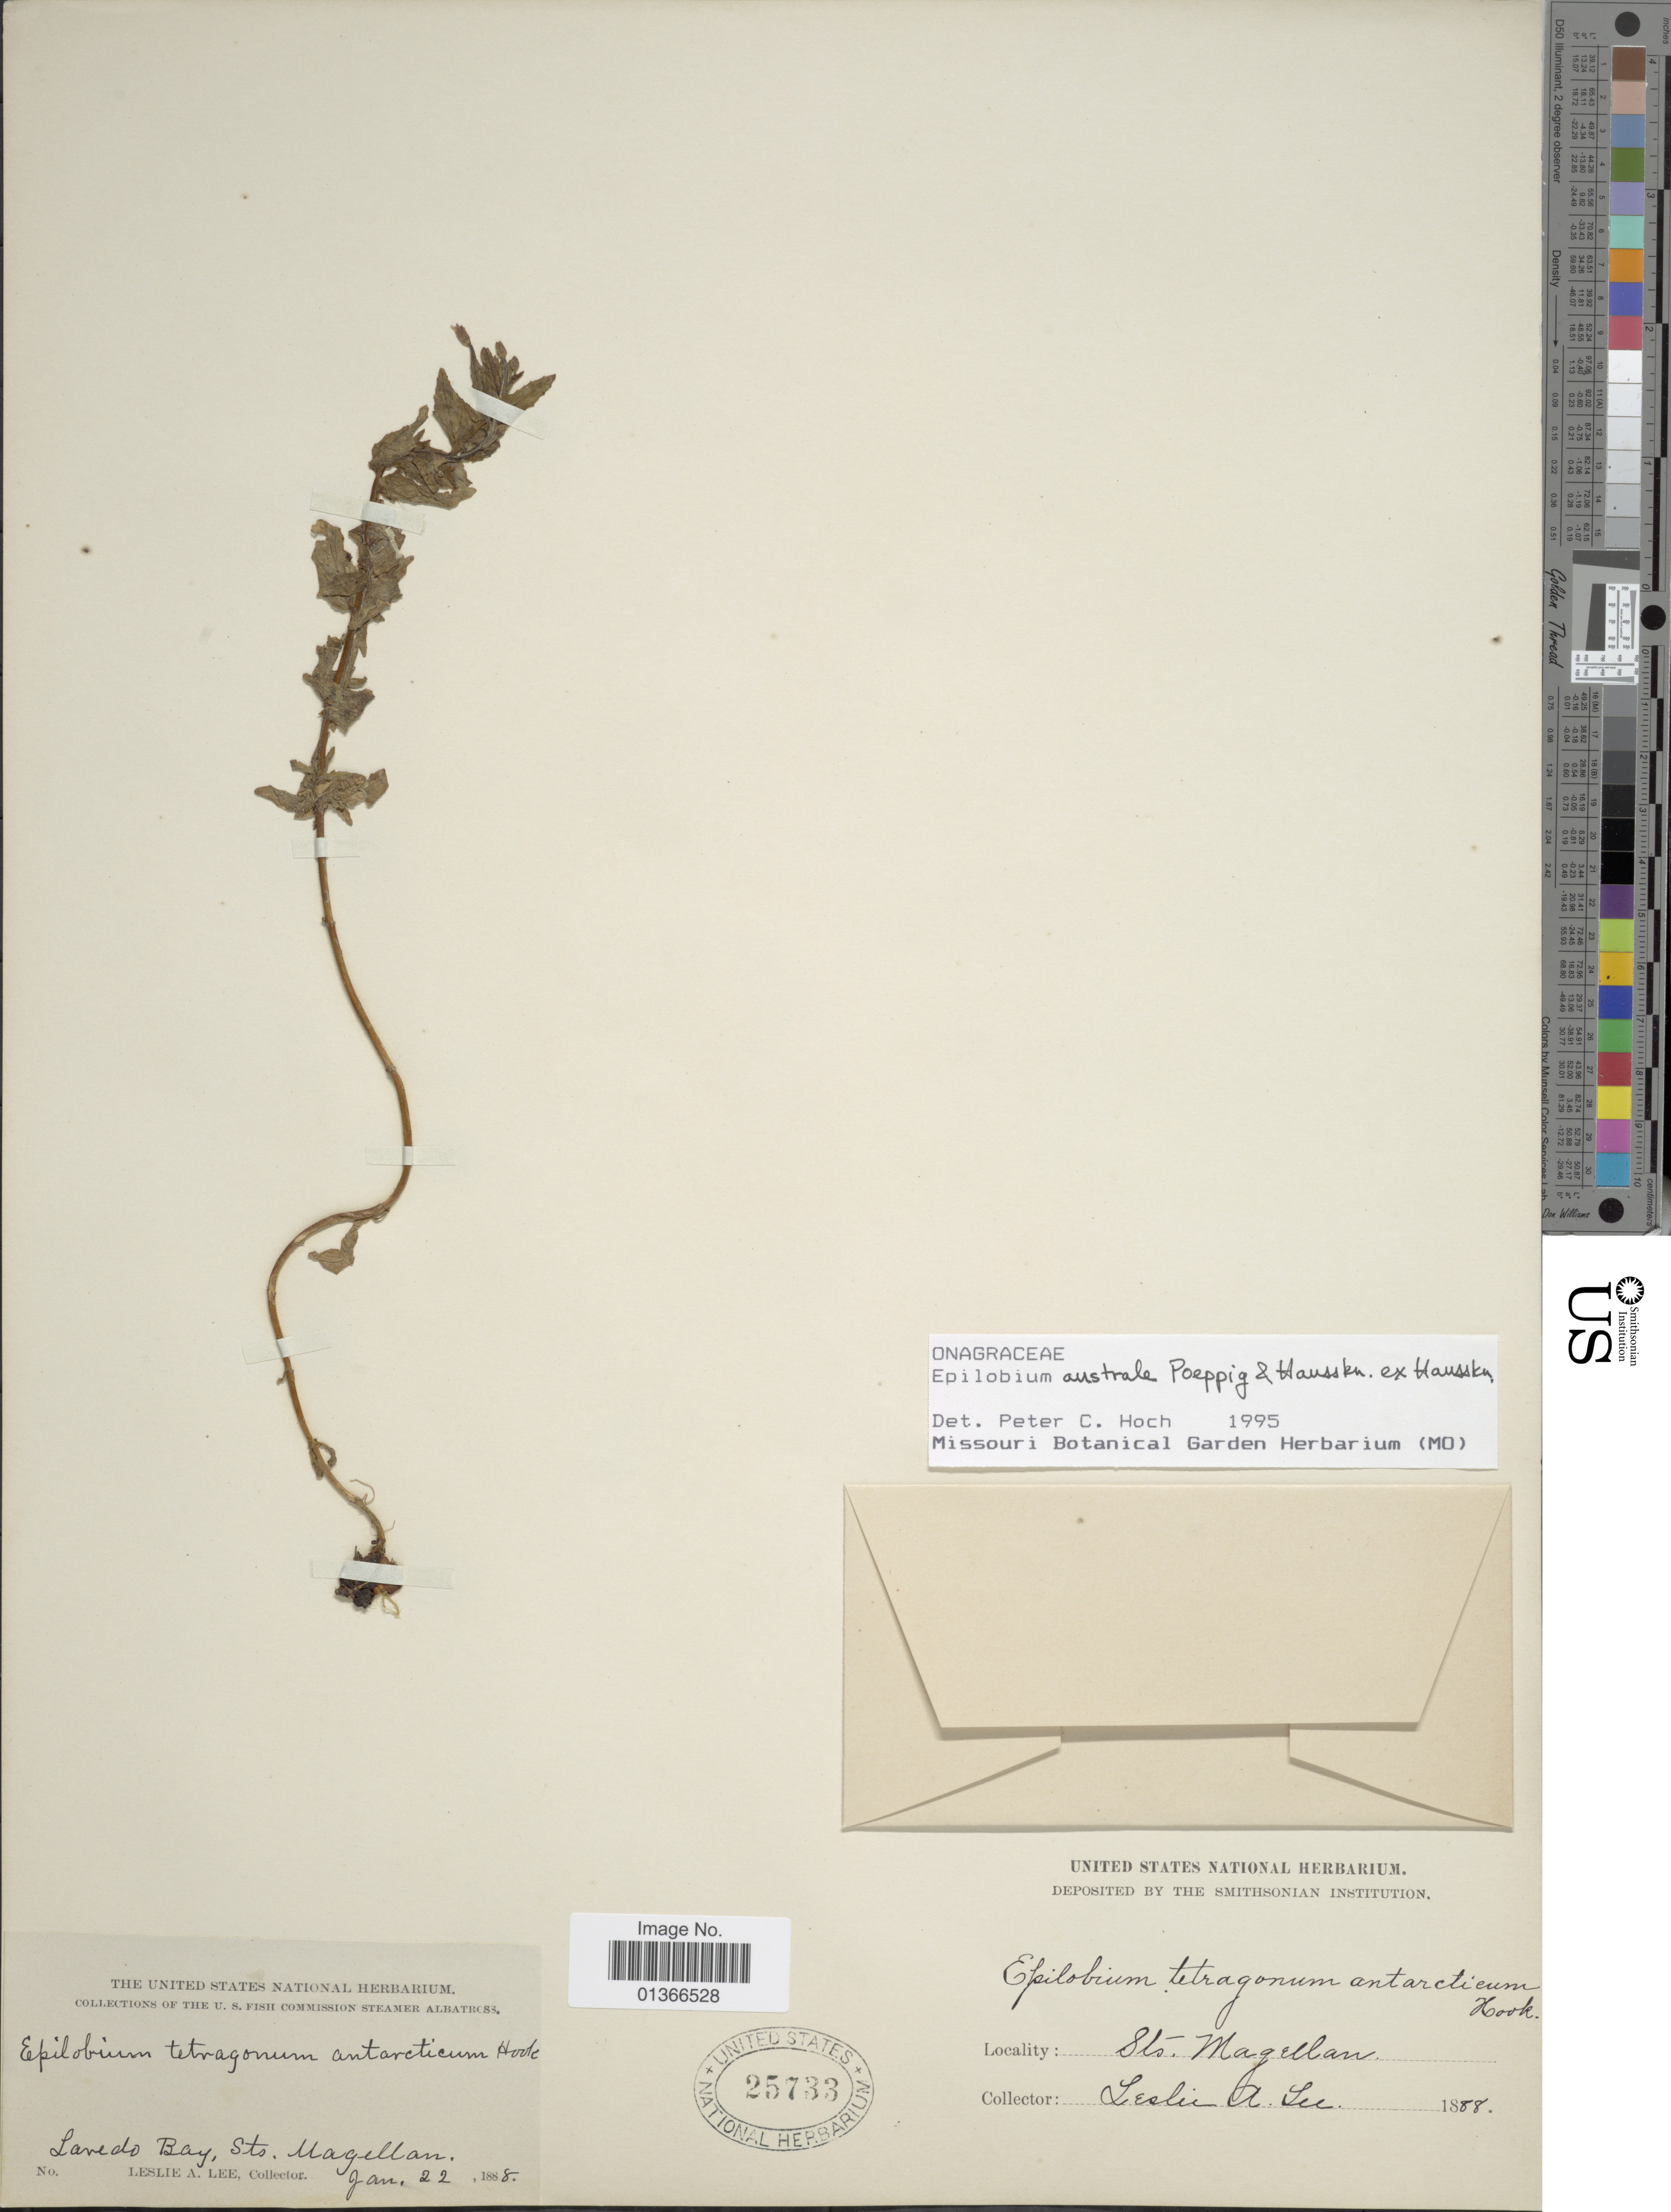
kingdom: Plantae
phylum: Tracheophyta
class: Magnoliopsida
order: Myrtales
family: Onagraceae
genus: Epilobium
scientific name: Epilobium australe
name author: Poepp. & Hausskn.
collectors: L. Lee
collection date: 1888-01-22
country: Chile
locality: Laredo Bay, Sts. Magellan.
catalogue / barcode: US 25733